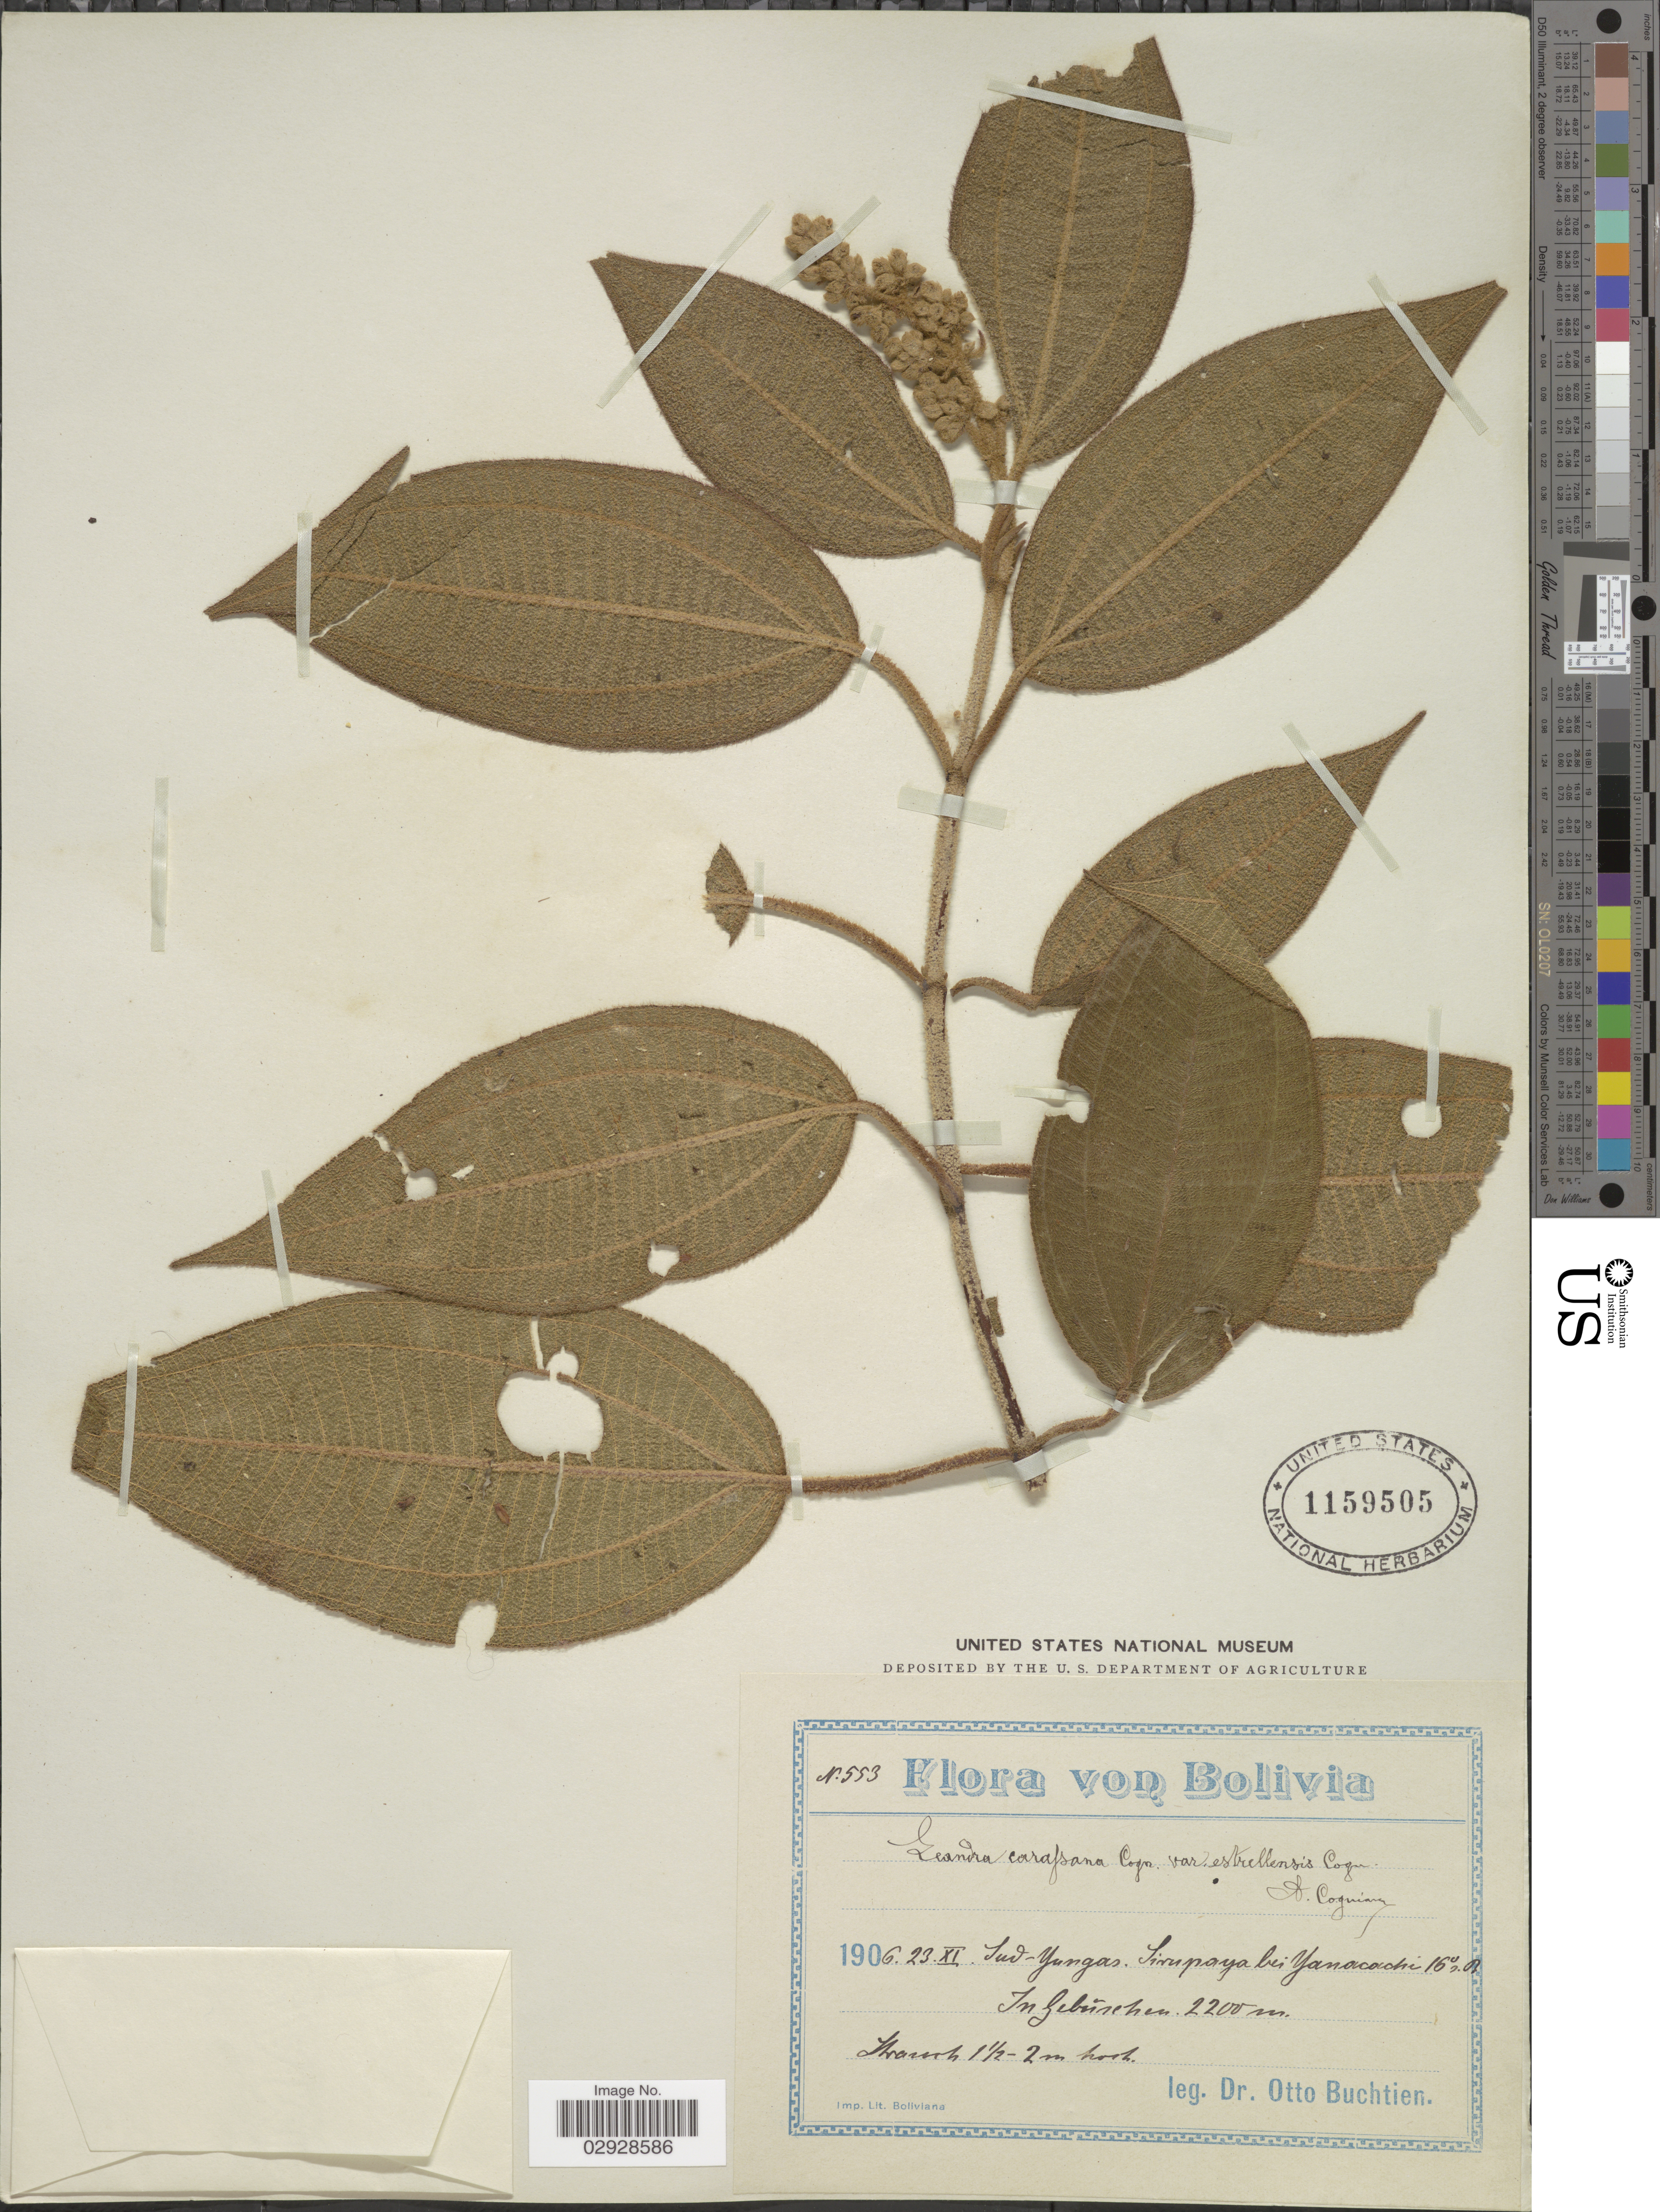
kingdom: Plantae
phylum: Tracheophyta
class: Magnoliopsida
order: Myrtales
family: Melastomataceae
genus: Leandra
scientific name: Leandra carassana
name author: (DC.) Cogn.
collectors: O. Buchtien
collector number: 553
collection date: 1906-11-23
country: Bolivia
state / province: La Paz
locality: Sud-Yungas. Sirupaya bis Yanacachi.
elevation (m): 2200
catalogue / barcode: US 1159505